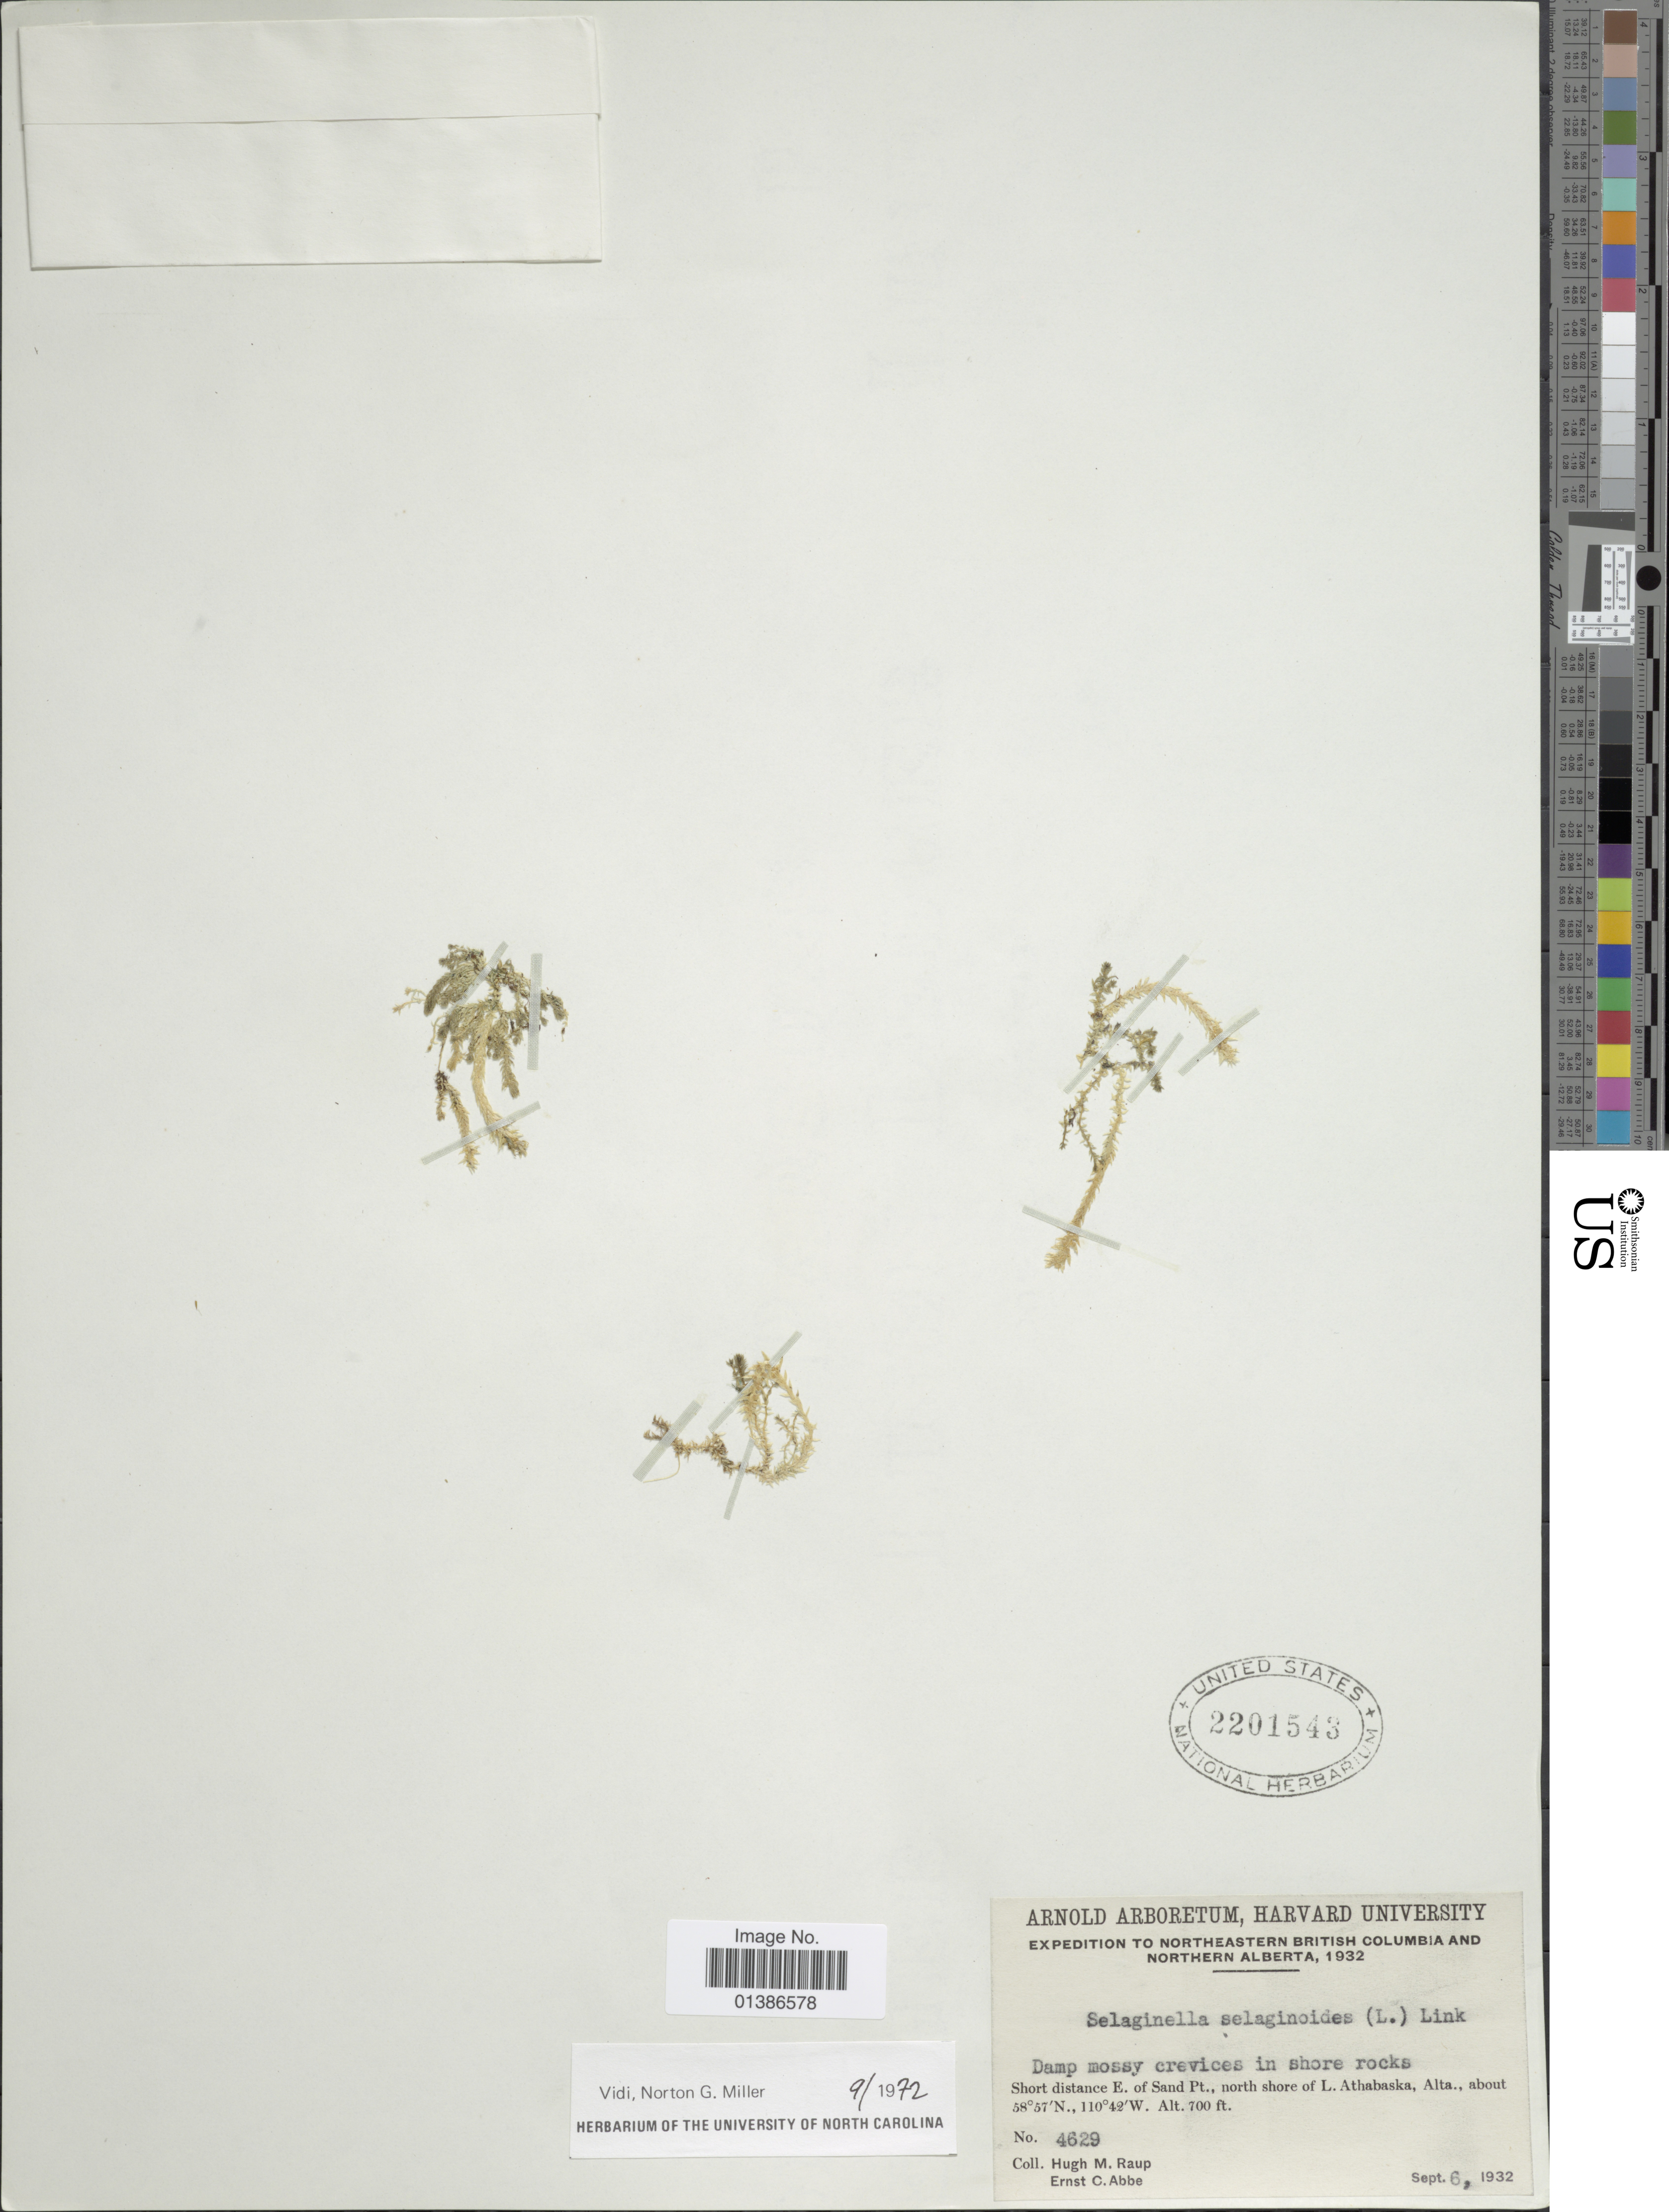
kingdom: Plantae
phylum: Tracheophyta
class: Lycopodiopsida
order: Selaginellales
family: Selaginellaceae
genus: Selaginella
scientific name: Selaginella selaginoides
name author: (L.) Link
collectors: H. Raup & E. C. Abbe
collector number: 4629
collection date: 1932-09-06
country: Canada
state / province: Alberta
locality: Northeastern British Columbia and Northern Alberta. Short distance E. of Sand Pt., north shore of L. Athabaska, Alta.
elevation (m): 213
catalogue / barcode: US 2201543